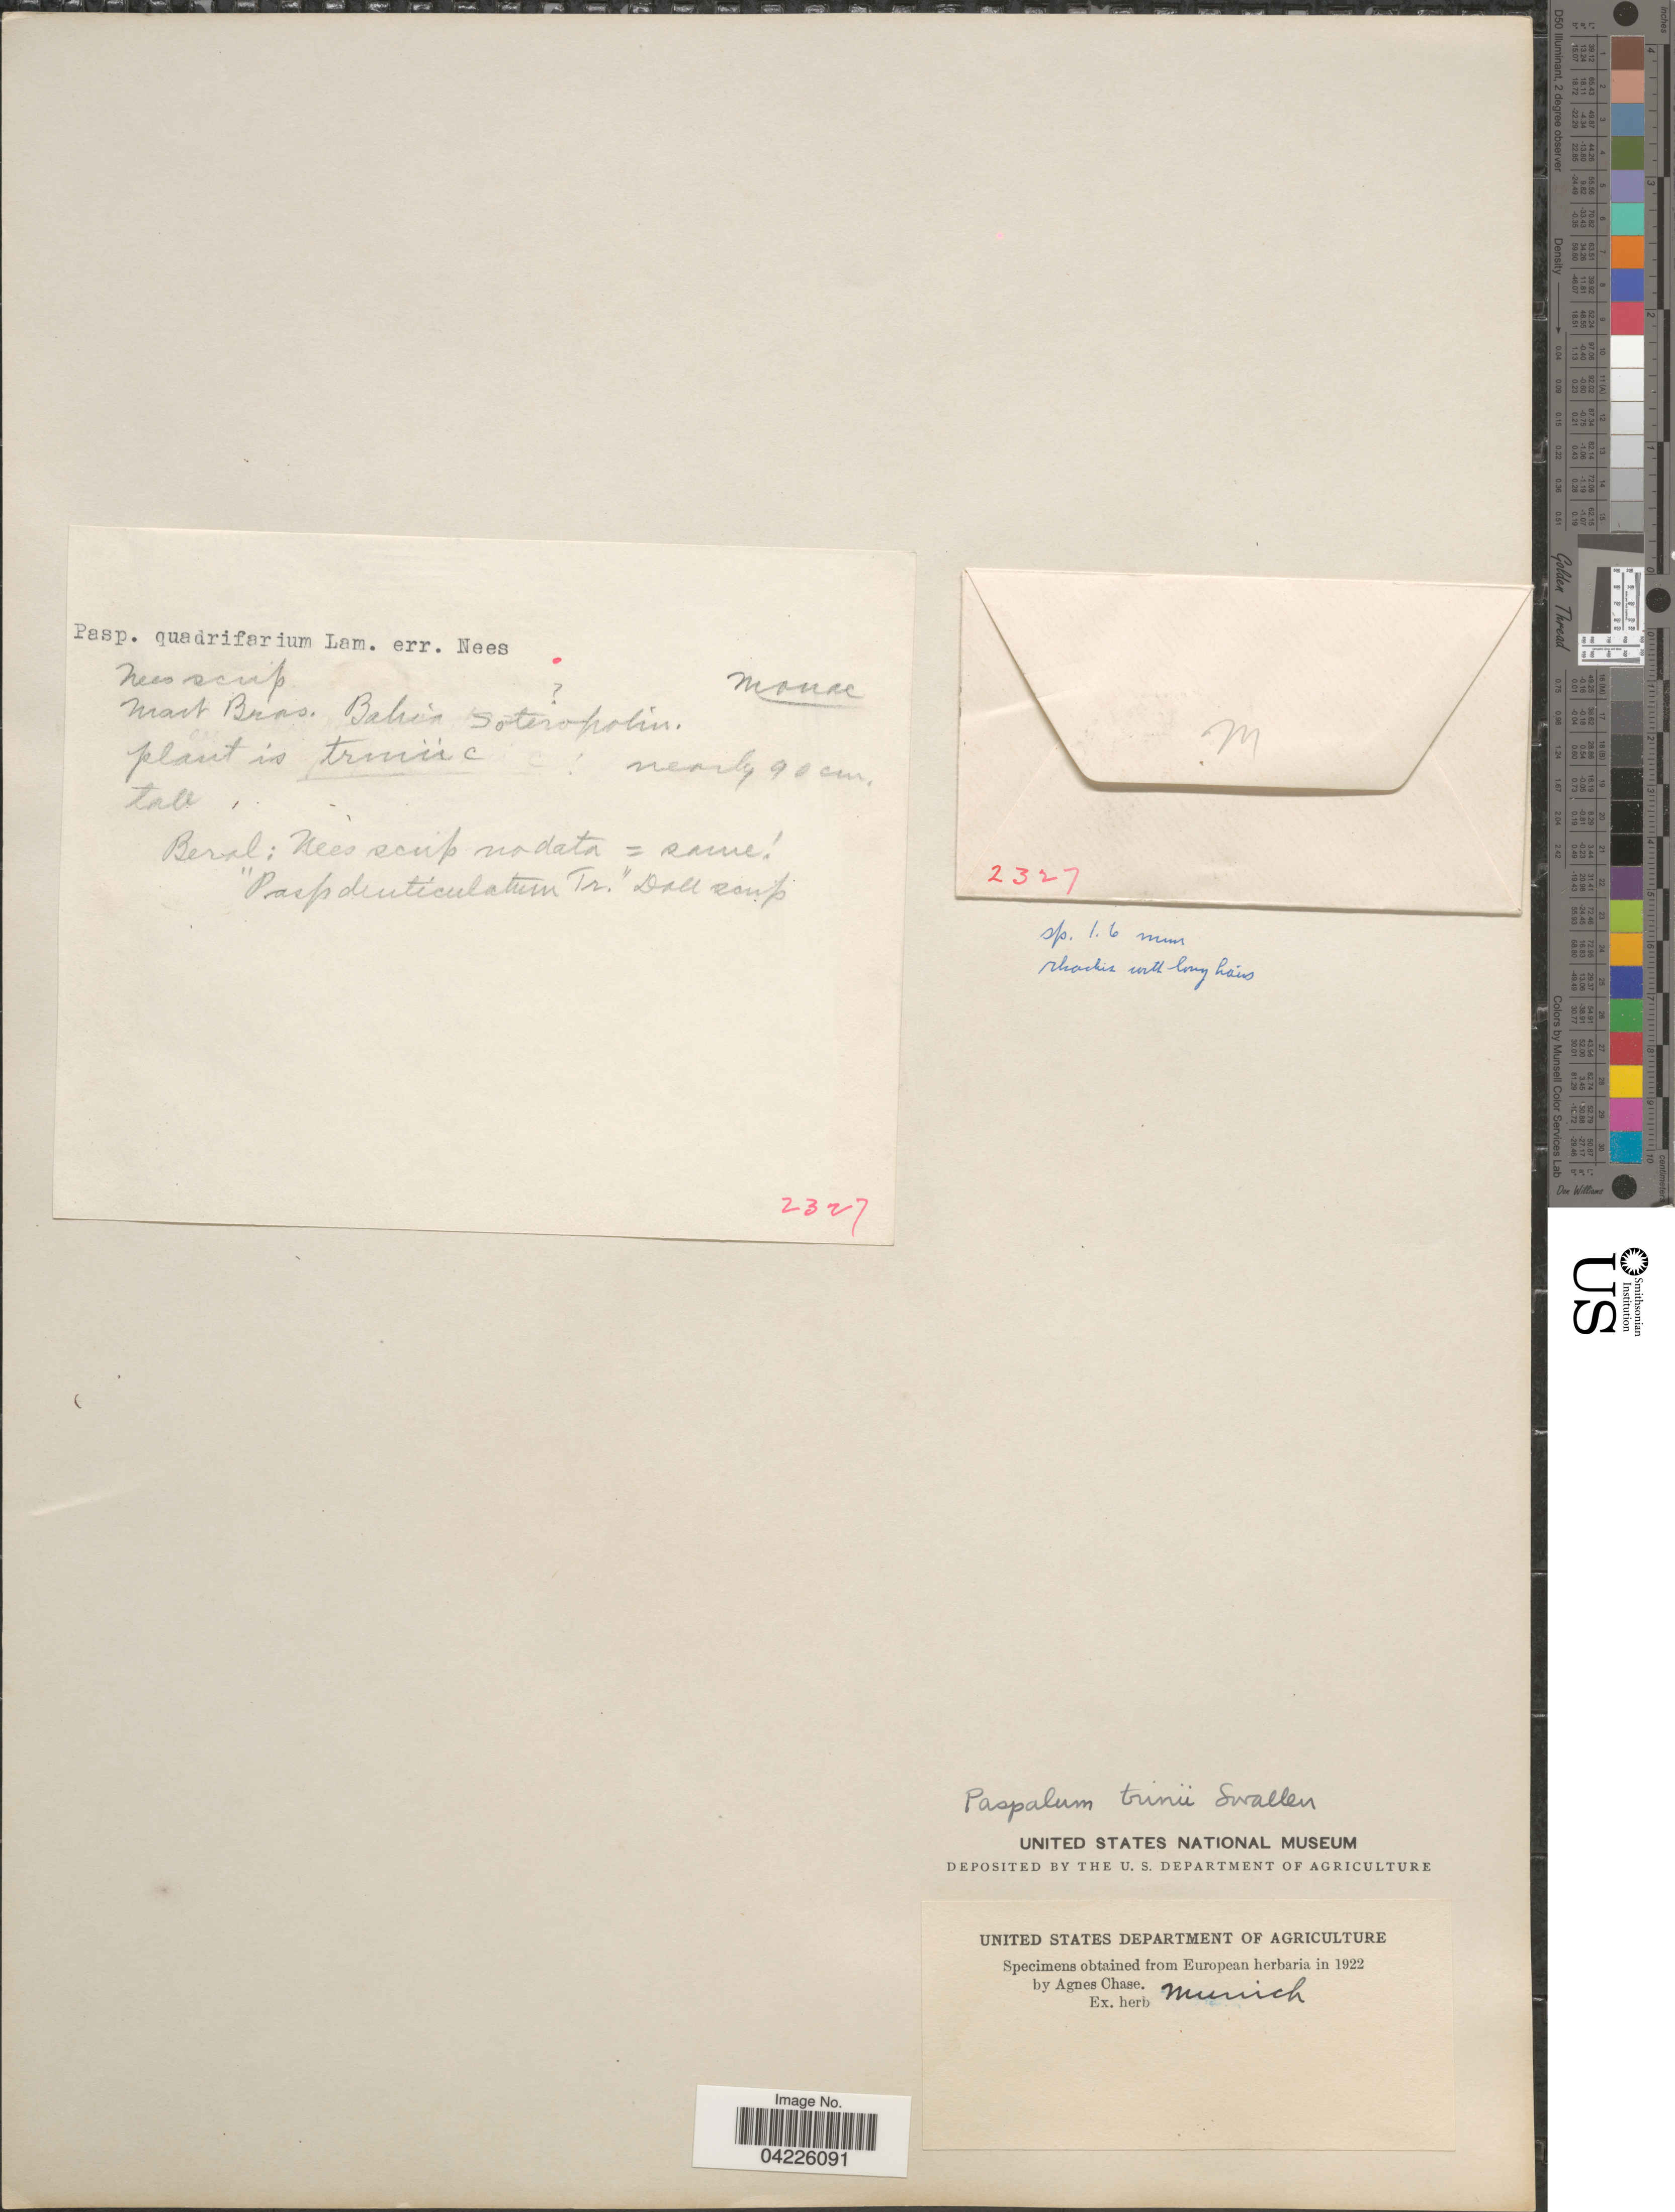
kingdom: Plantae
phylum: Tracheophyta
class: Liliopsida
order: Poales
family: Poaceae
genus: Paspalum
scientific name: Paspalum trinii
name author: Swallen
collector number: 2327